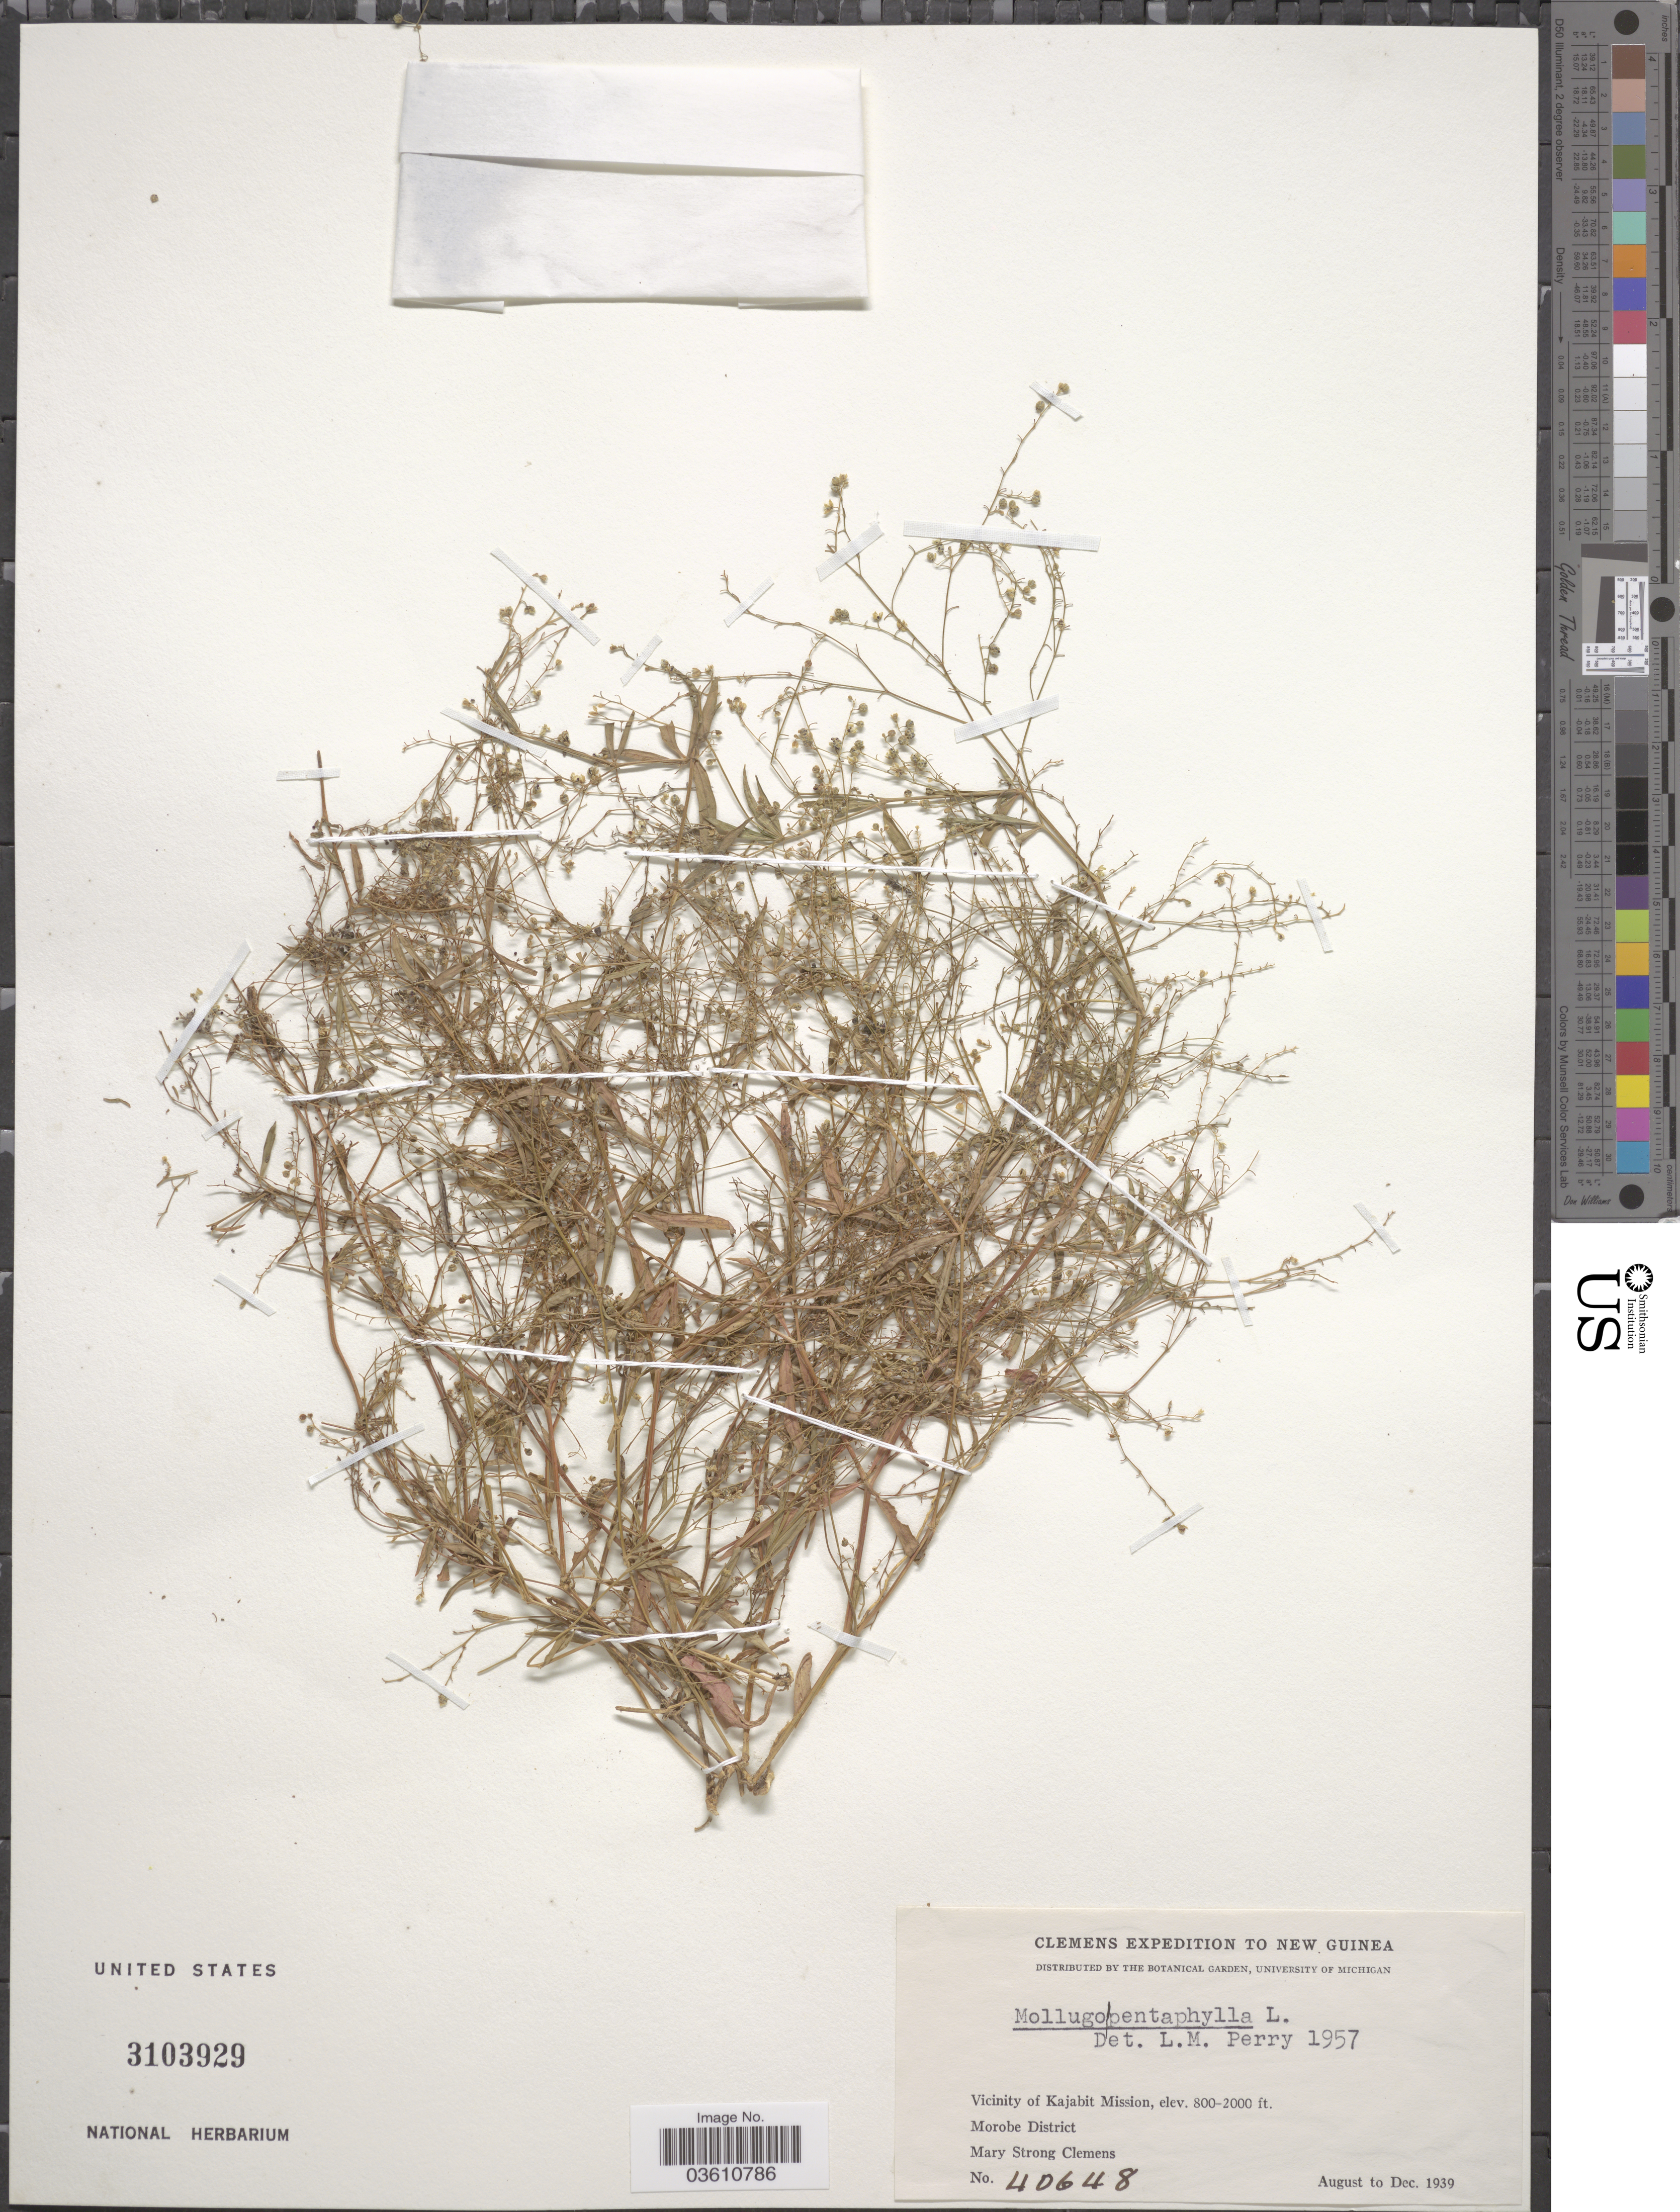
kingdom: Plantae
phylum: Tracheophyta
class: Magnoliopsida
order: Caryophyllales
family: Molluginaceae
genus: Trigastrotheca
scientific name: Trigastrotheca pentaphylla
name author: (L.) Thulin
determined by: Strong, Mark T., (BOT), Smithsonian Institution - National Museum of Natural History (UNITED STATES)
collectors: M. S. Clemens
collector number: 40648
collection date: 1939-08/1939-12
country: Papua New Guinea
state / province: Morobe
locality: New Guinea. Vicinity of Kajabit Mission, Morobe District.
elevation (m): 244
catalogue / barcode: US 3103929